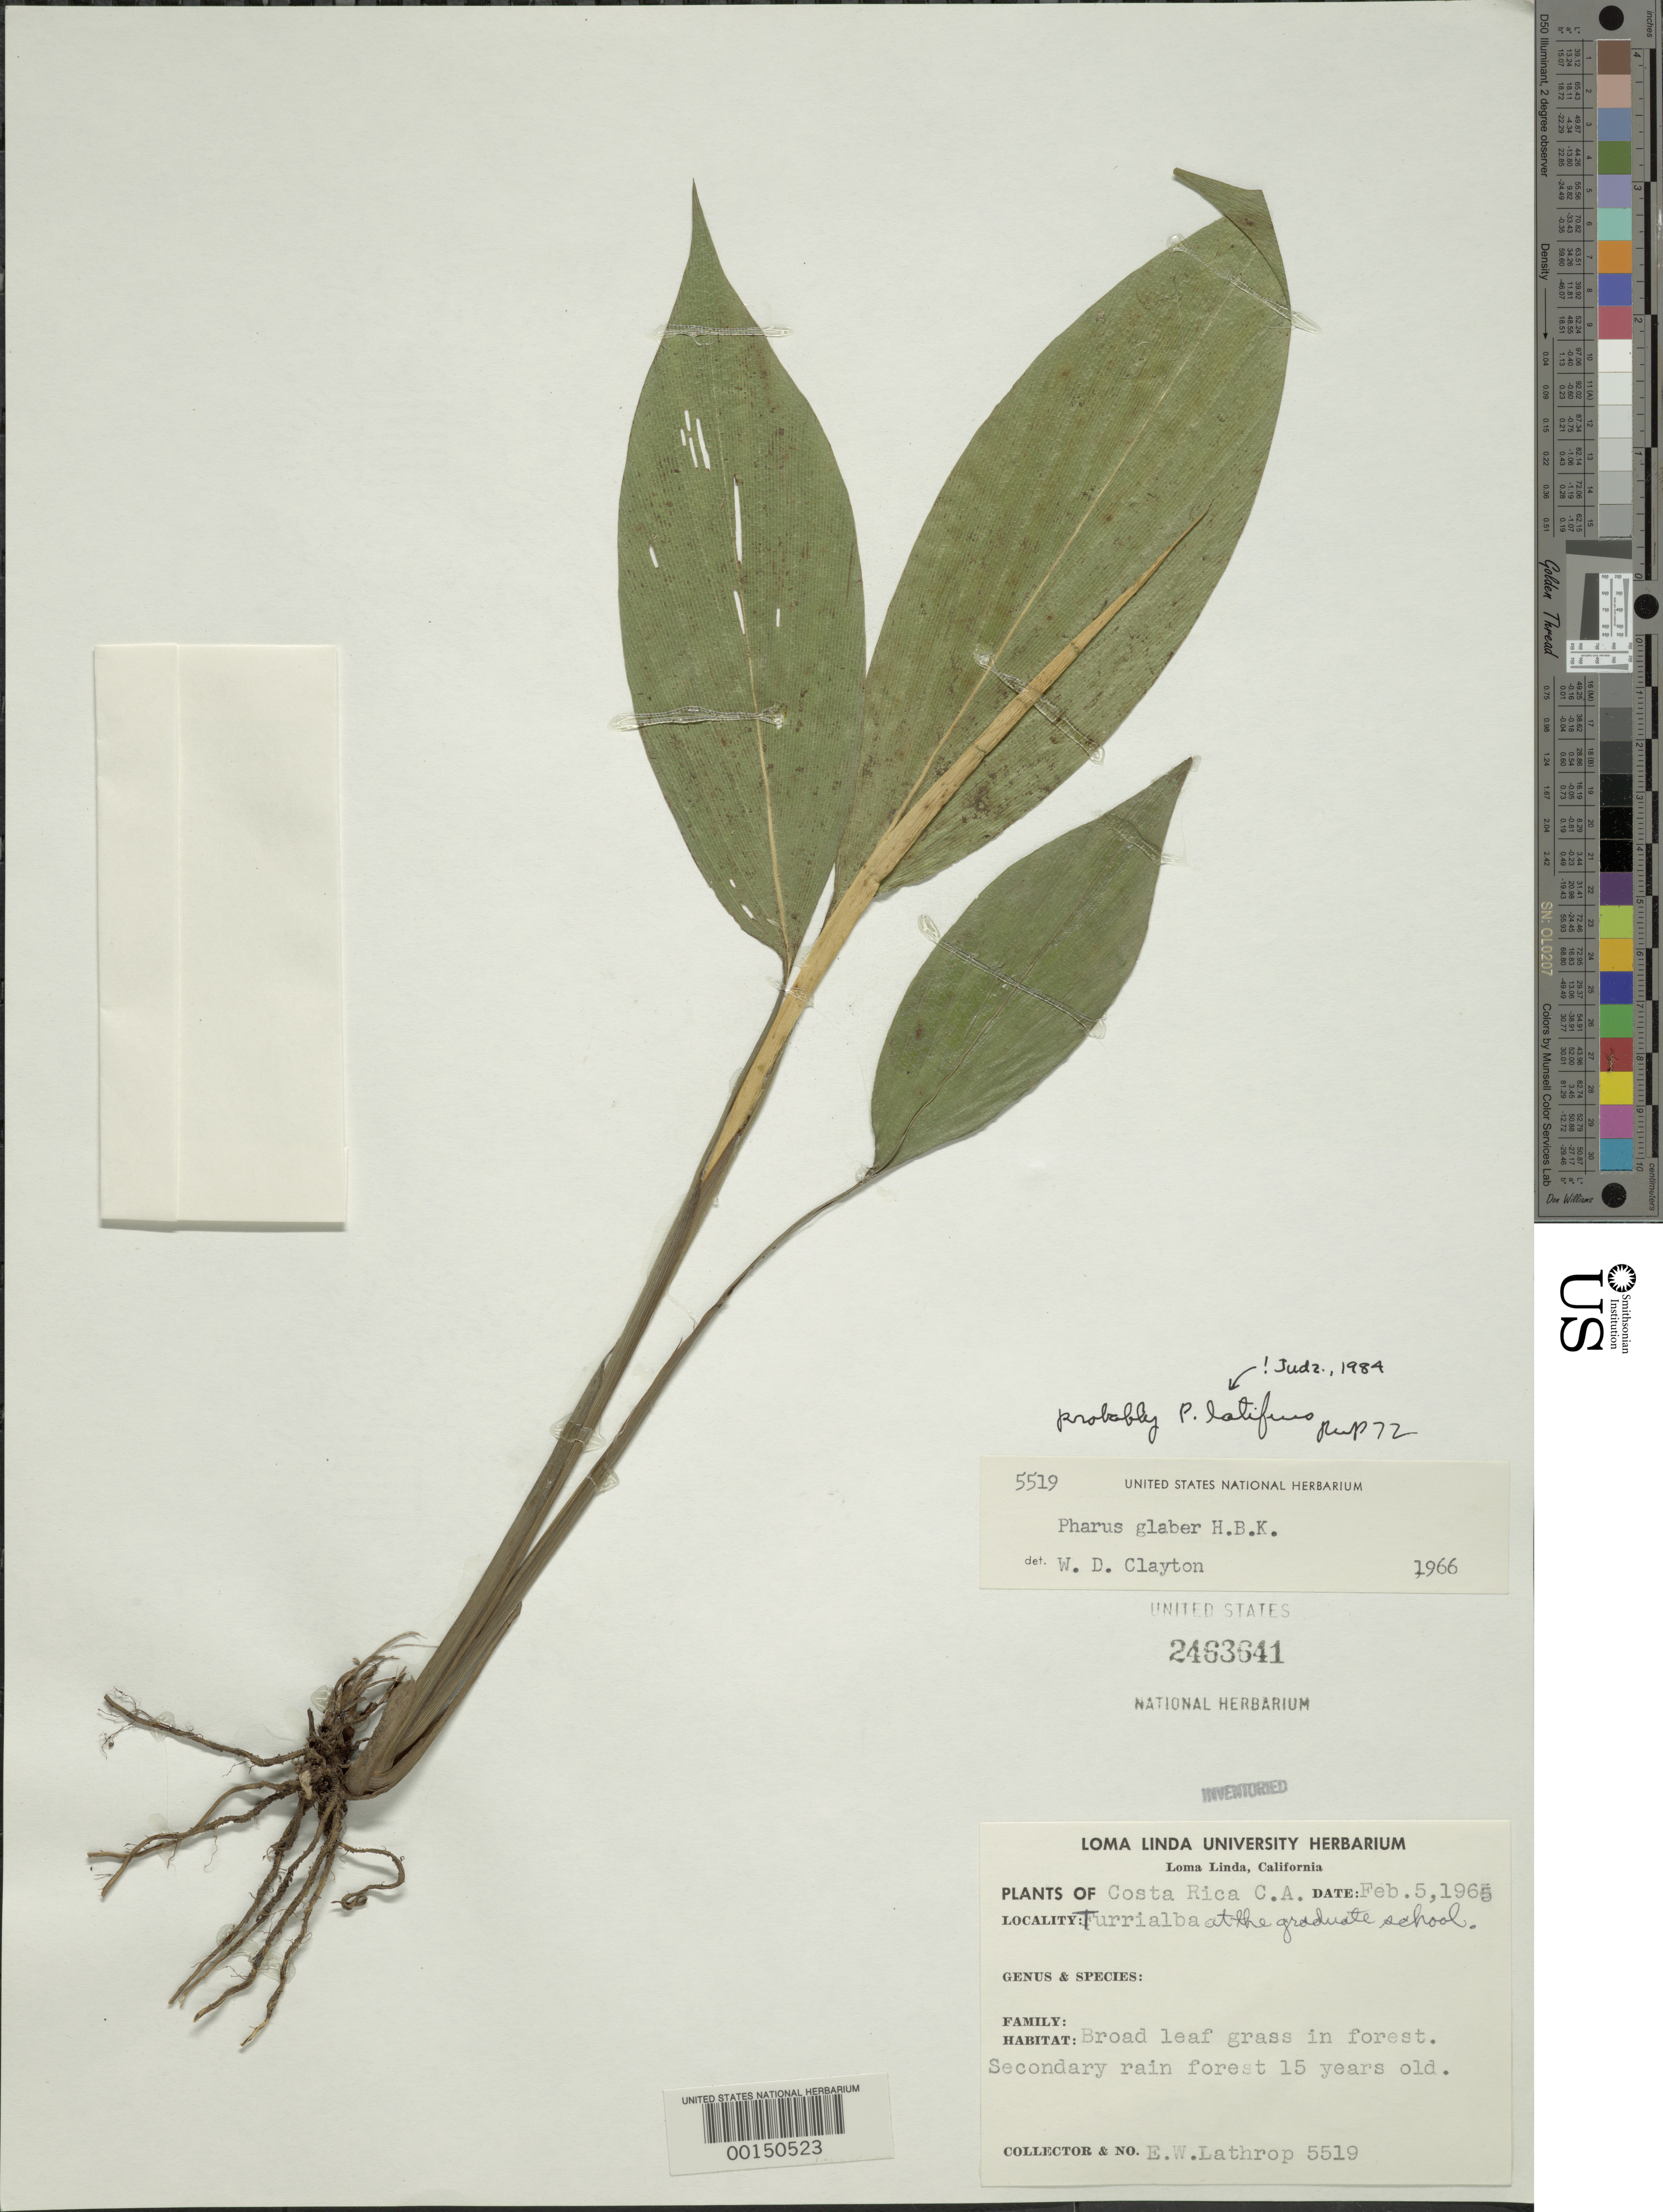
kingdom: Plantae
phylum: Tracheophyta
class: Liliopsida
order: Poales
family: Poaceae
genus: Pharus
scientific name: Pharus latifolius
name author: L.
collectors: E. W. Lathrop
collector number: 5519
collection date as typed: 05 Feb 1965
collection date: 1965-02-05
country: Costa Rica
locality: Turrialba (graduate school)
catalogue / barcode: US 2463641